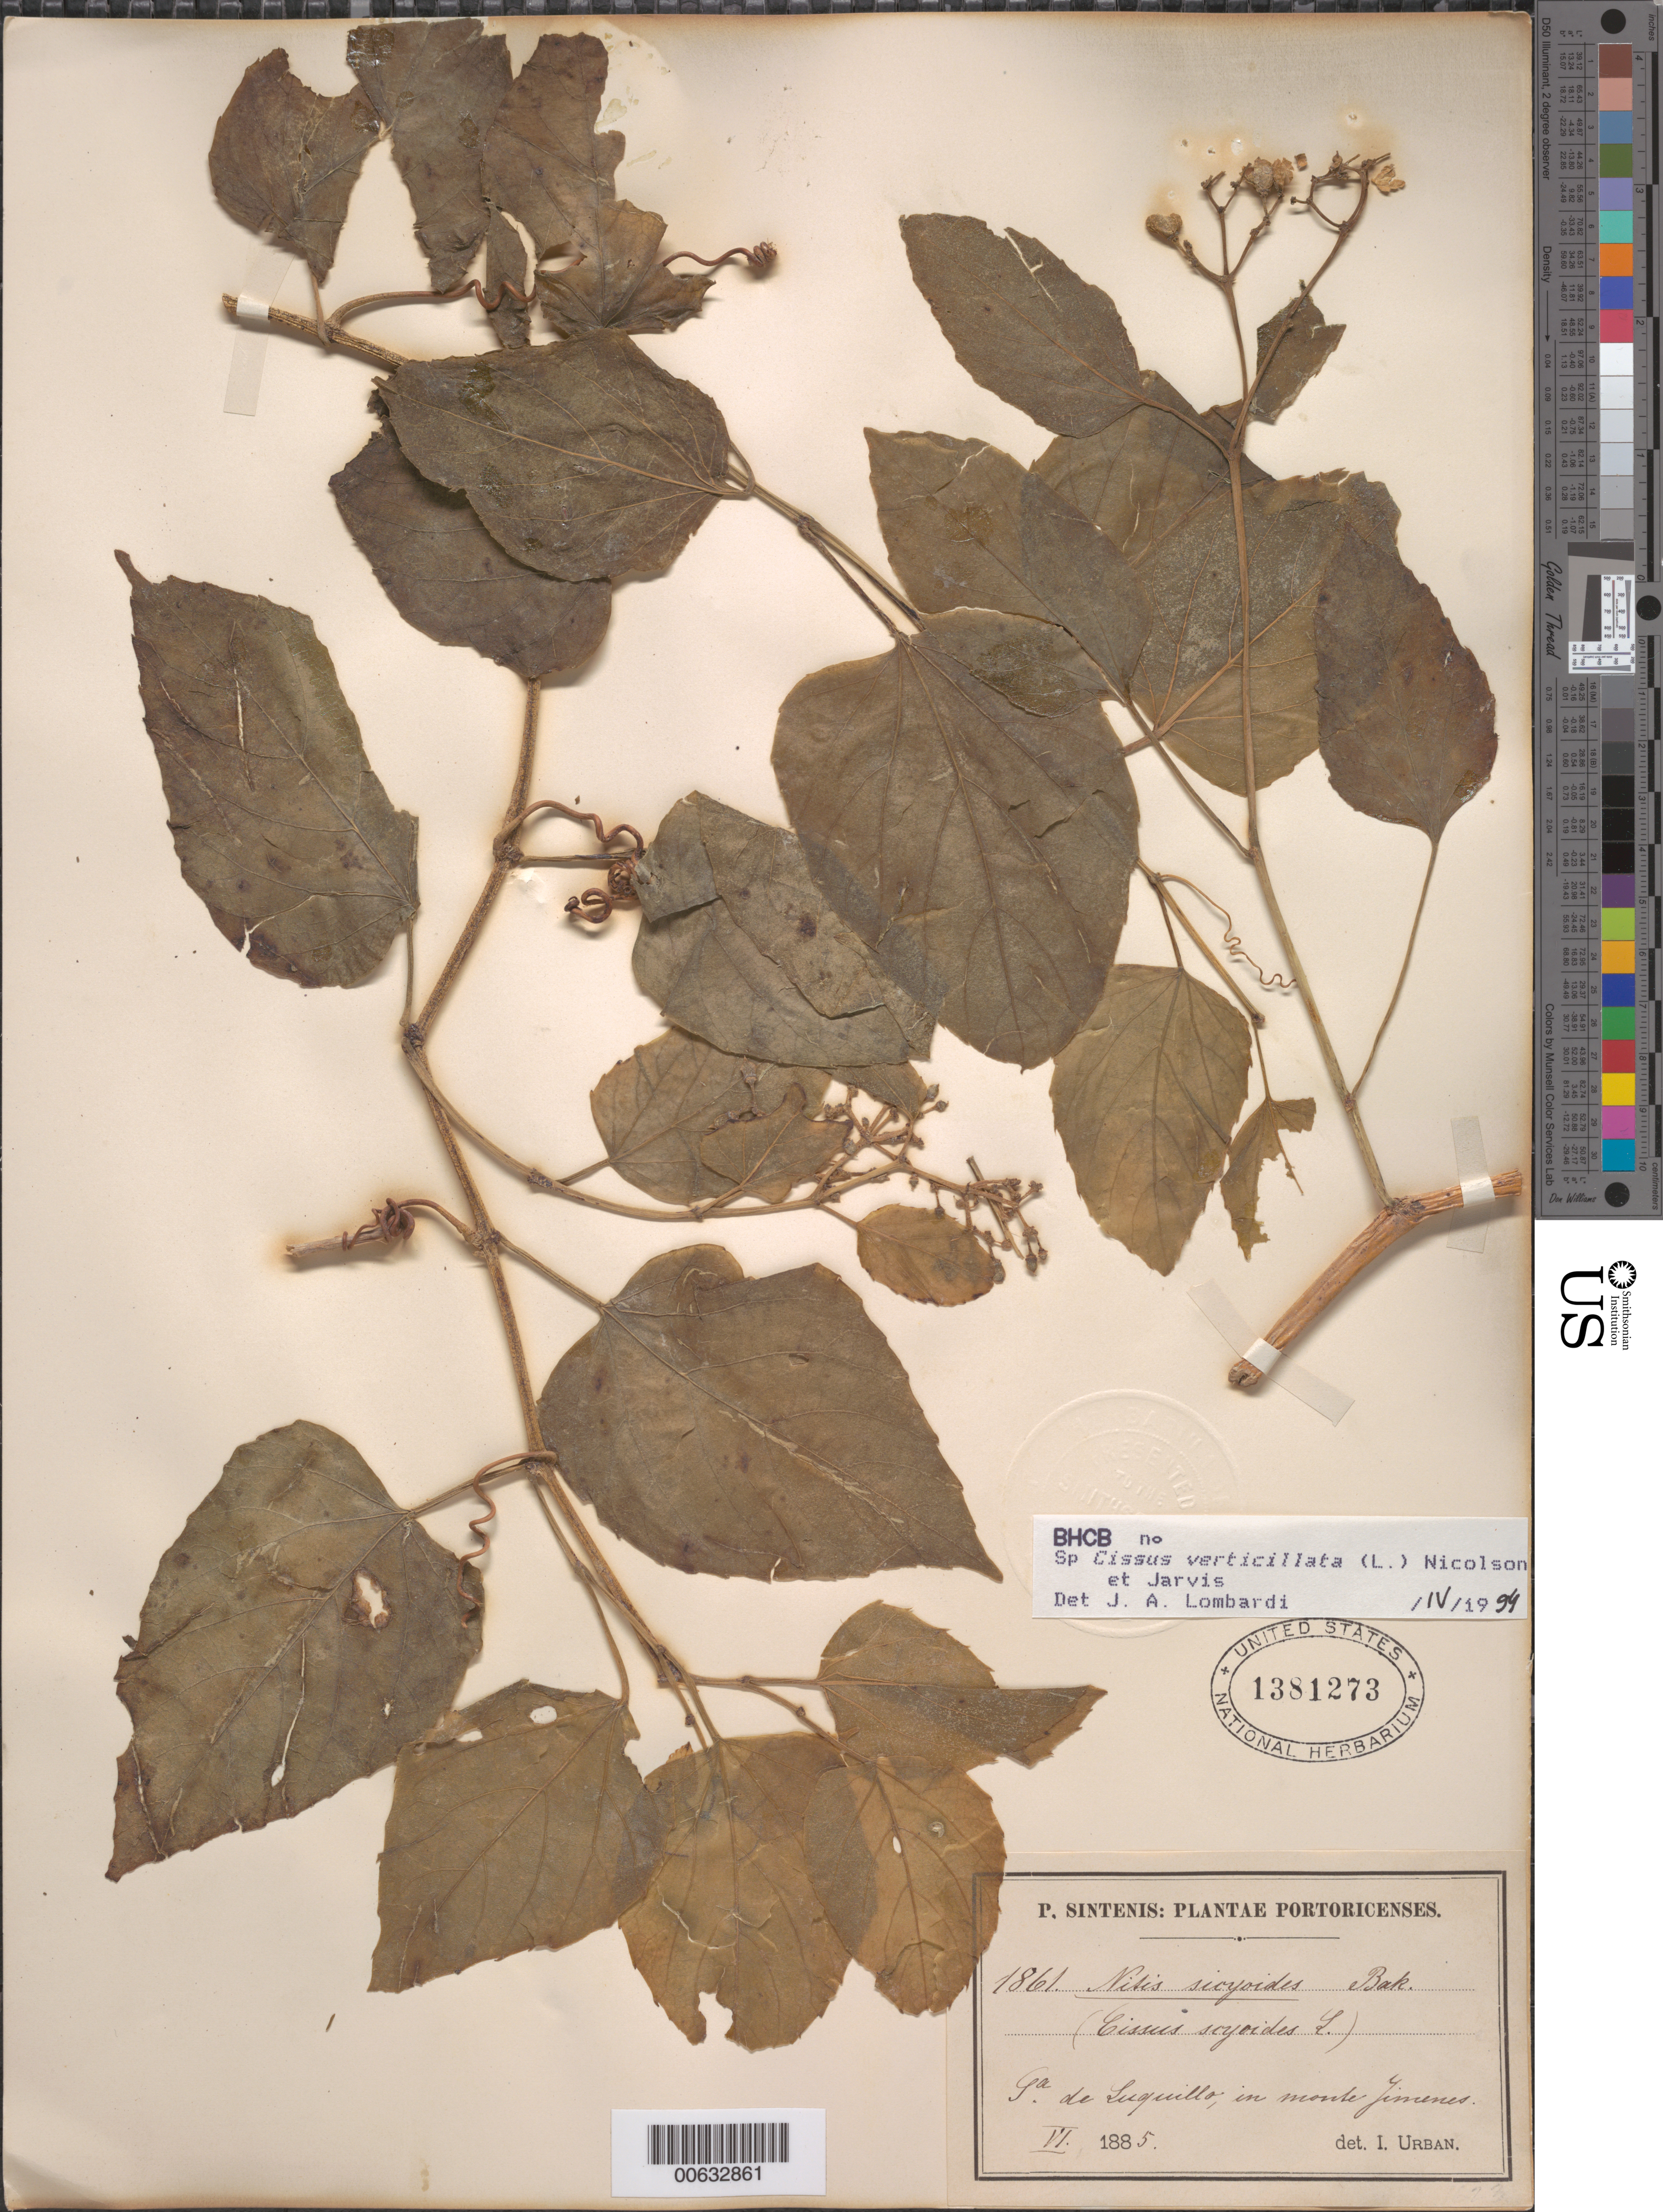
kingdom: Plantae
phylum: Tracheophyta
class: Magnoliopsida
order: Vitales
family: Vitaceae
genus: Cissus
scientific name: Cissus verticillata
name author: (L.) Nicolson & C.E. Jarvis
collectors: P. Sintenis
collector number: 1861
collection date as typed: Jun 1885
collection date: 1885-06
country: Puerto Rico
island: Greater Antilles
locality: Sierra de Luquillo, in monte Jimenes.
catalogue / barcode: US 1381273